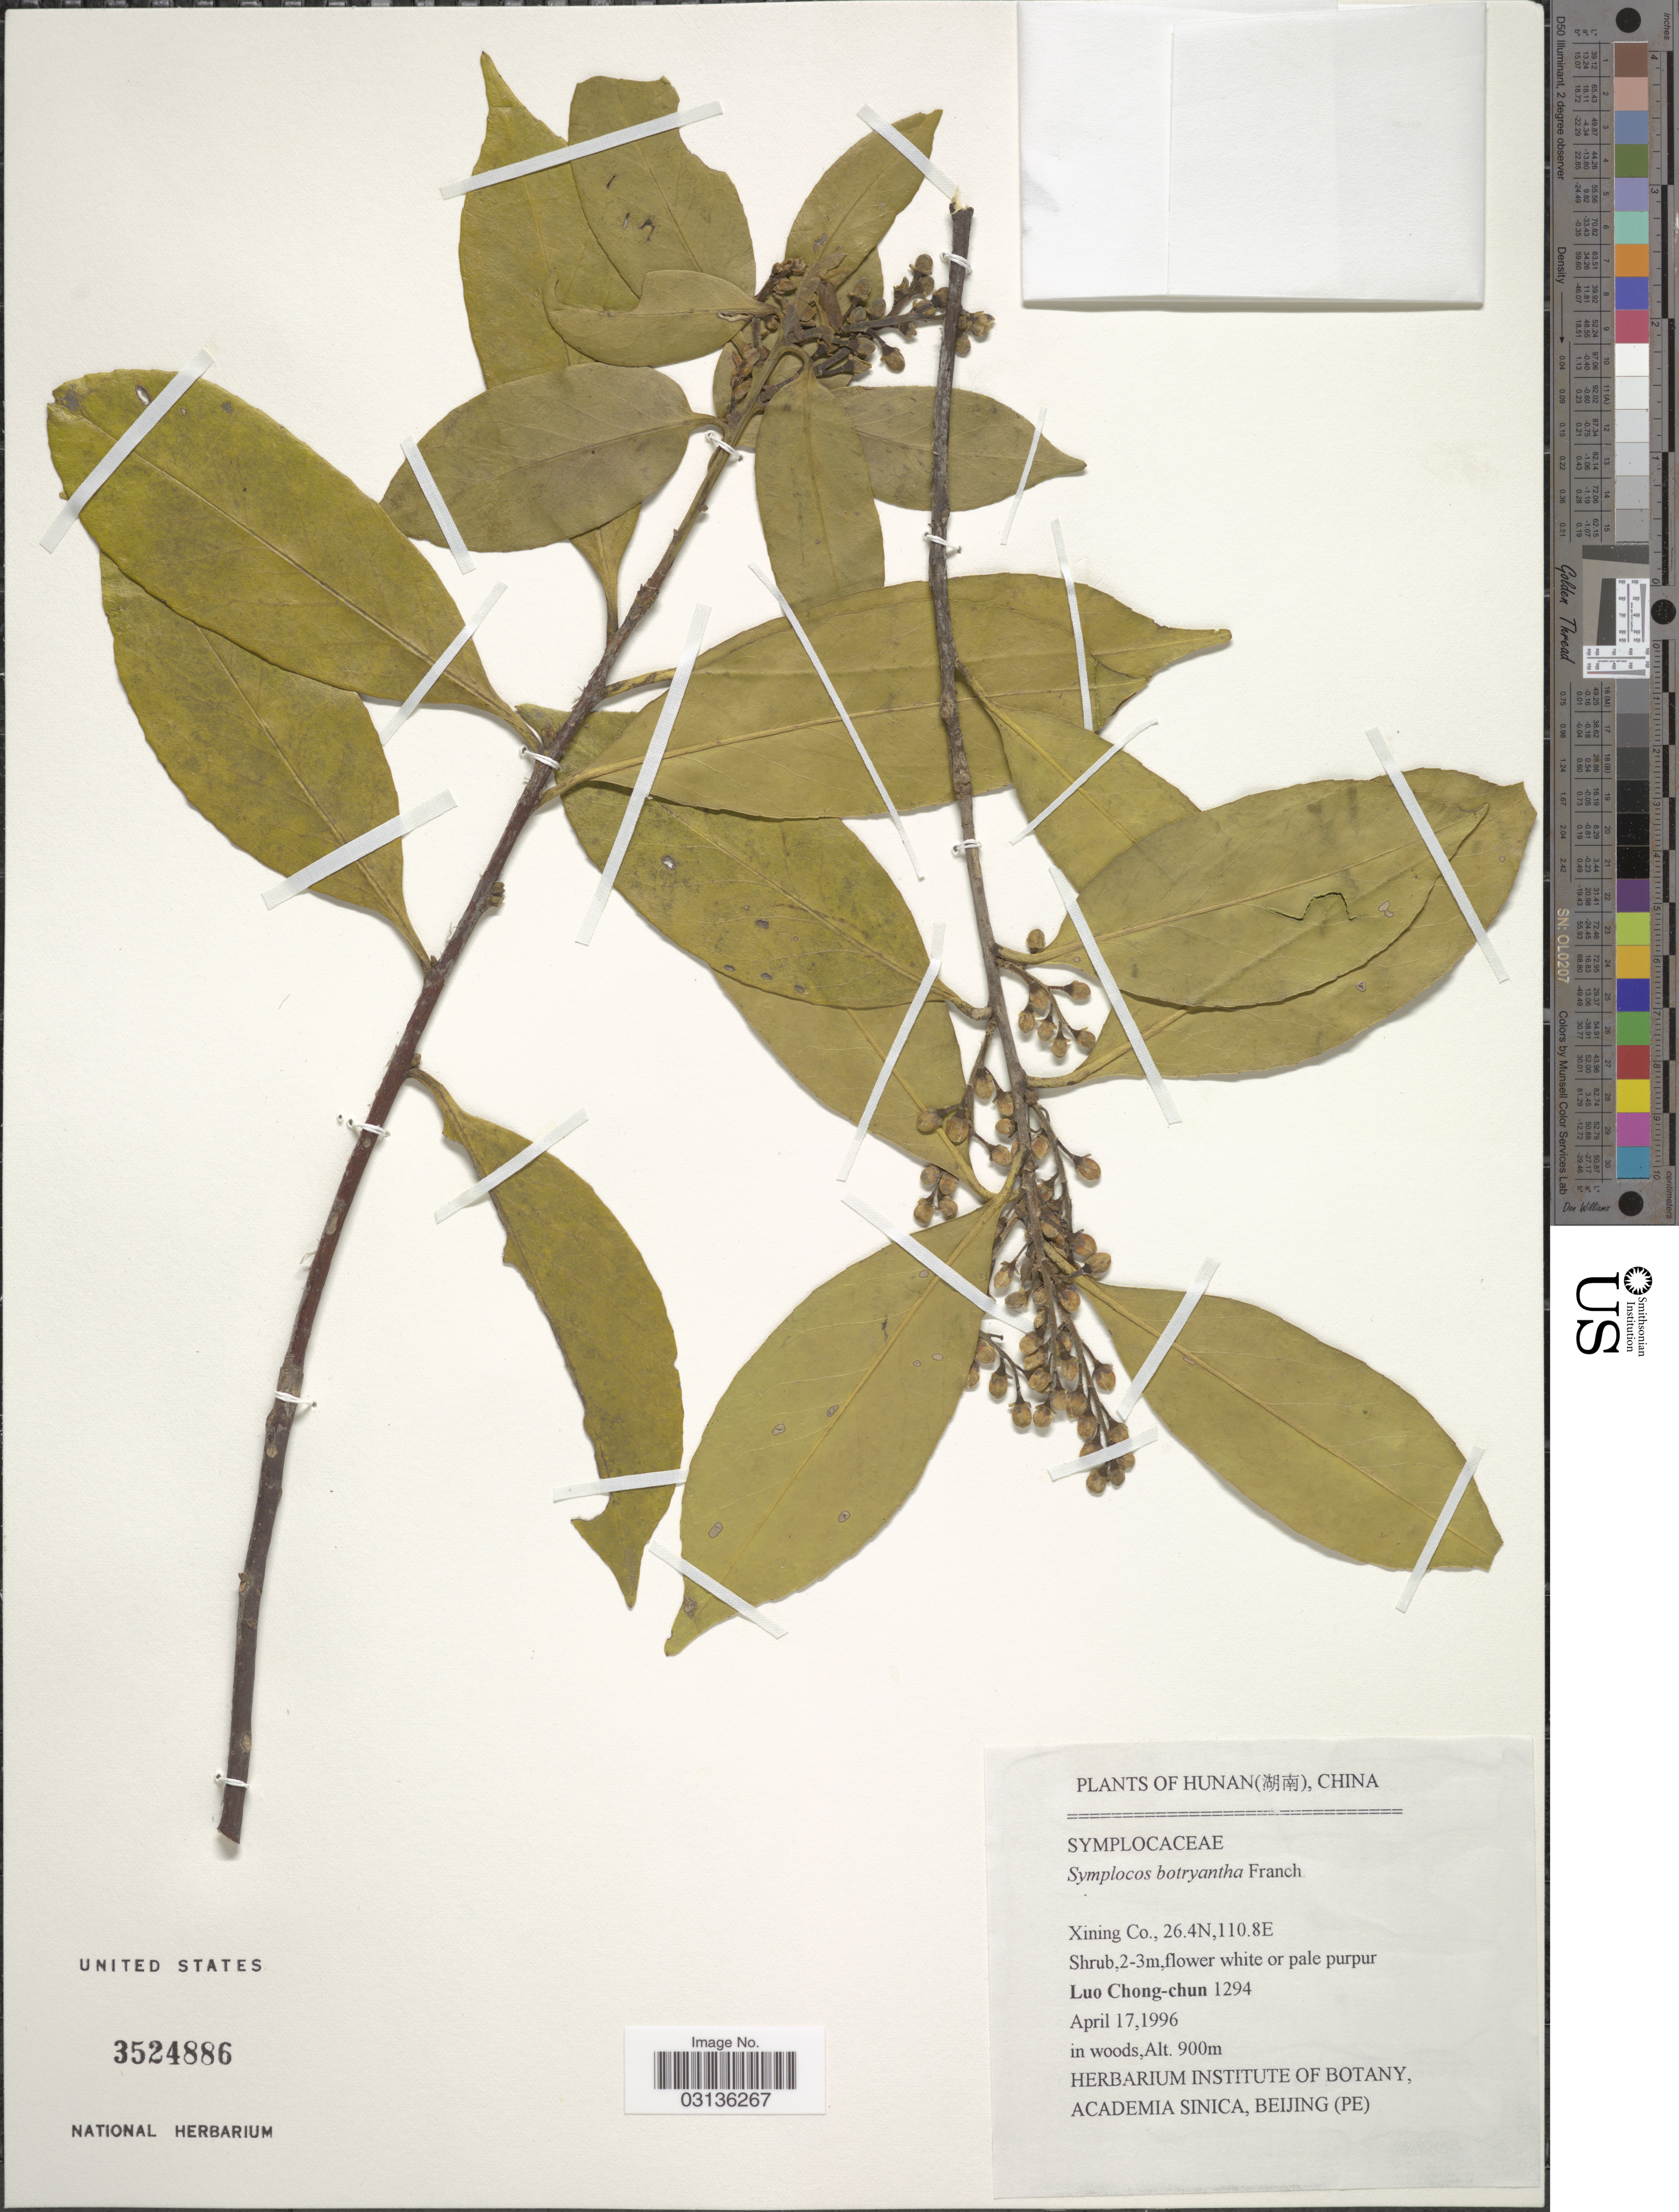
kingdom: Plantae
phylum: Tracheophyta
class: Magnoliopsida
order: Ericales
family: Symplocaceae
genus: Symplocos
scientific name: Symplocos botryantha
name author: Franch.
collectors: L. Chong-Chun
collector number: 1294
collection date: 1996-04-17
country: China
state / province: Hunan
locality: Xining Co.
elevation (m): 900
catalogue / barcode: US 3524886